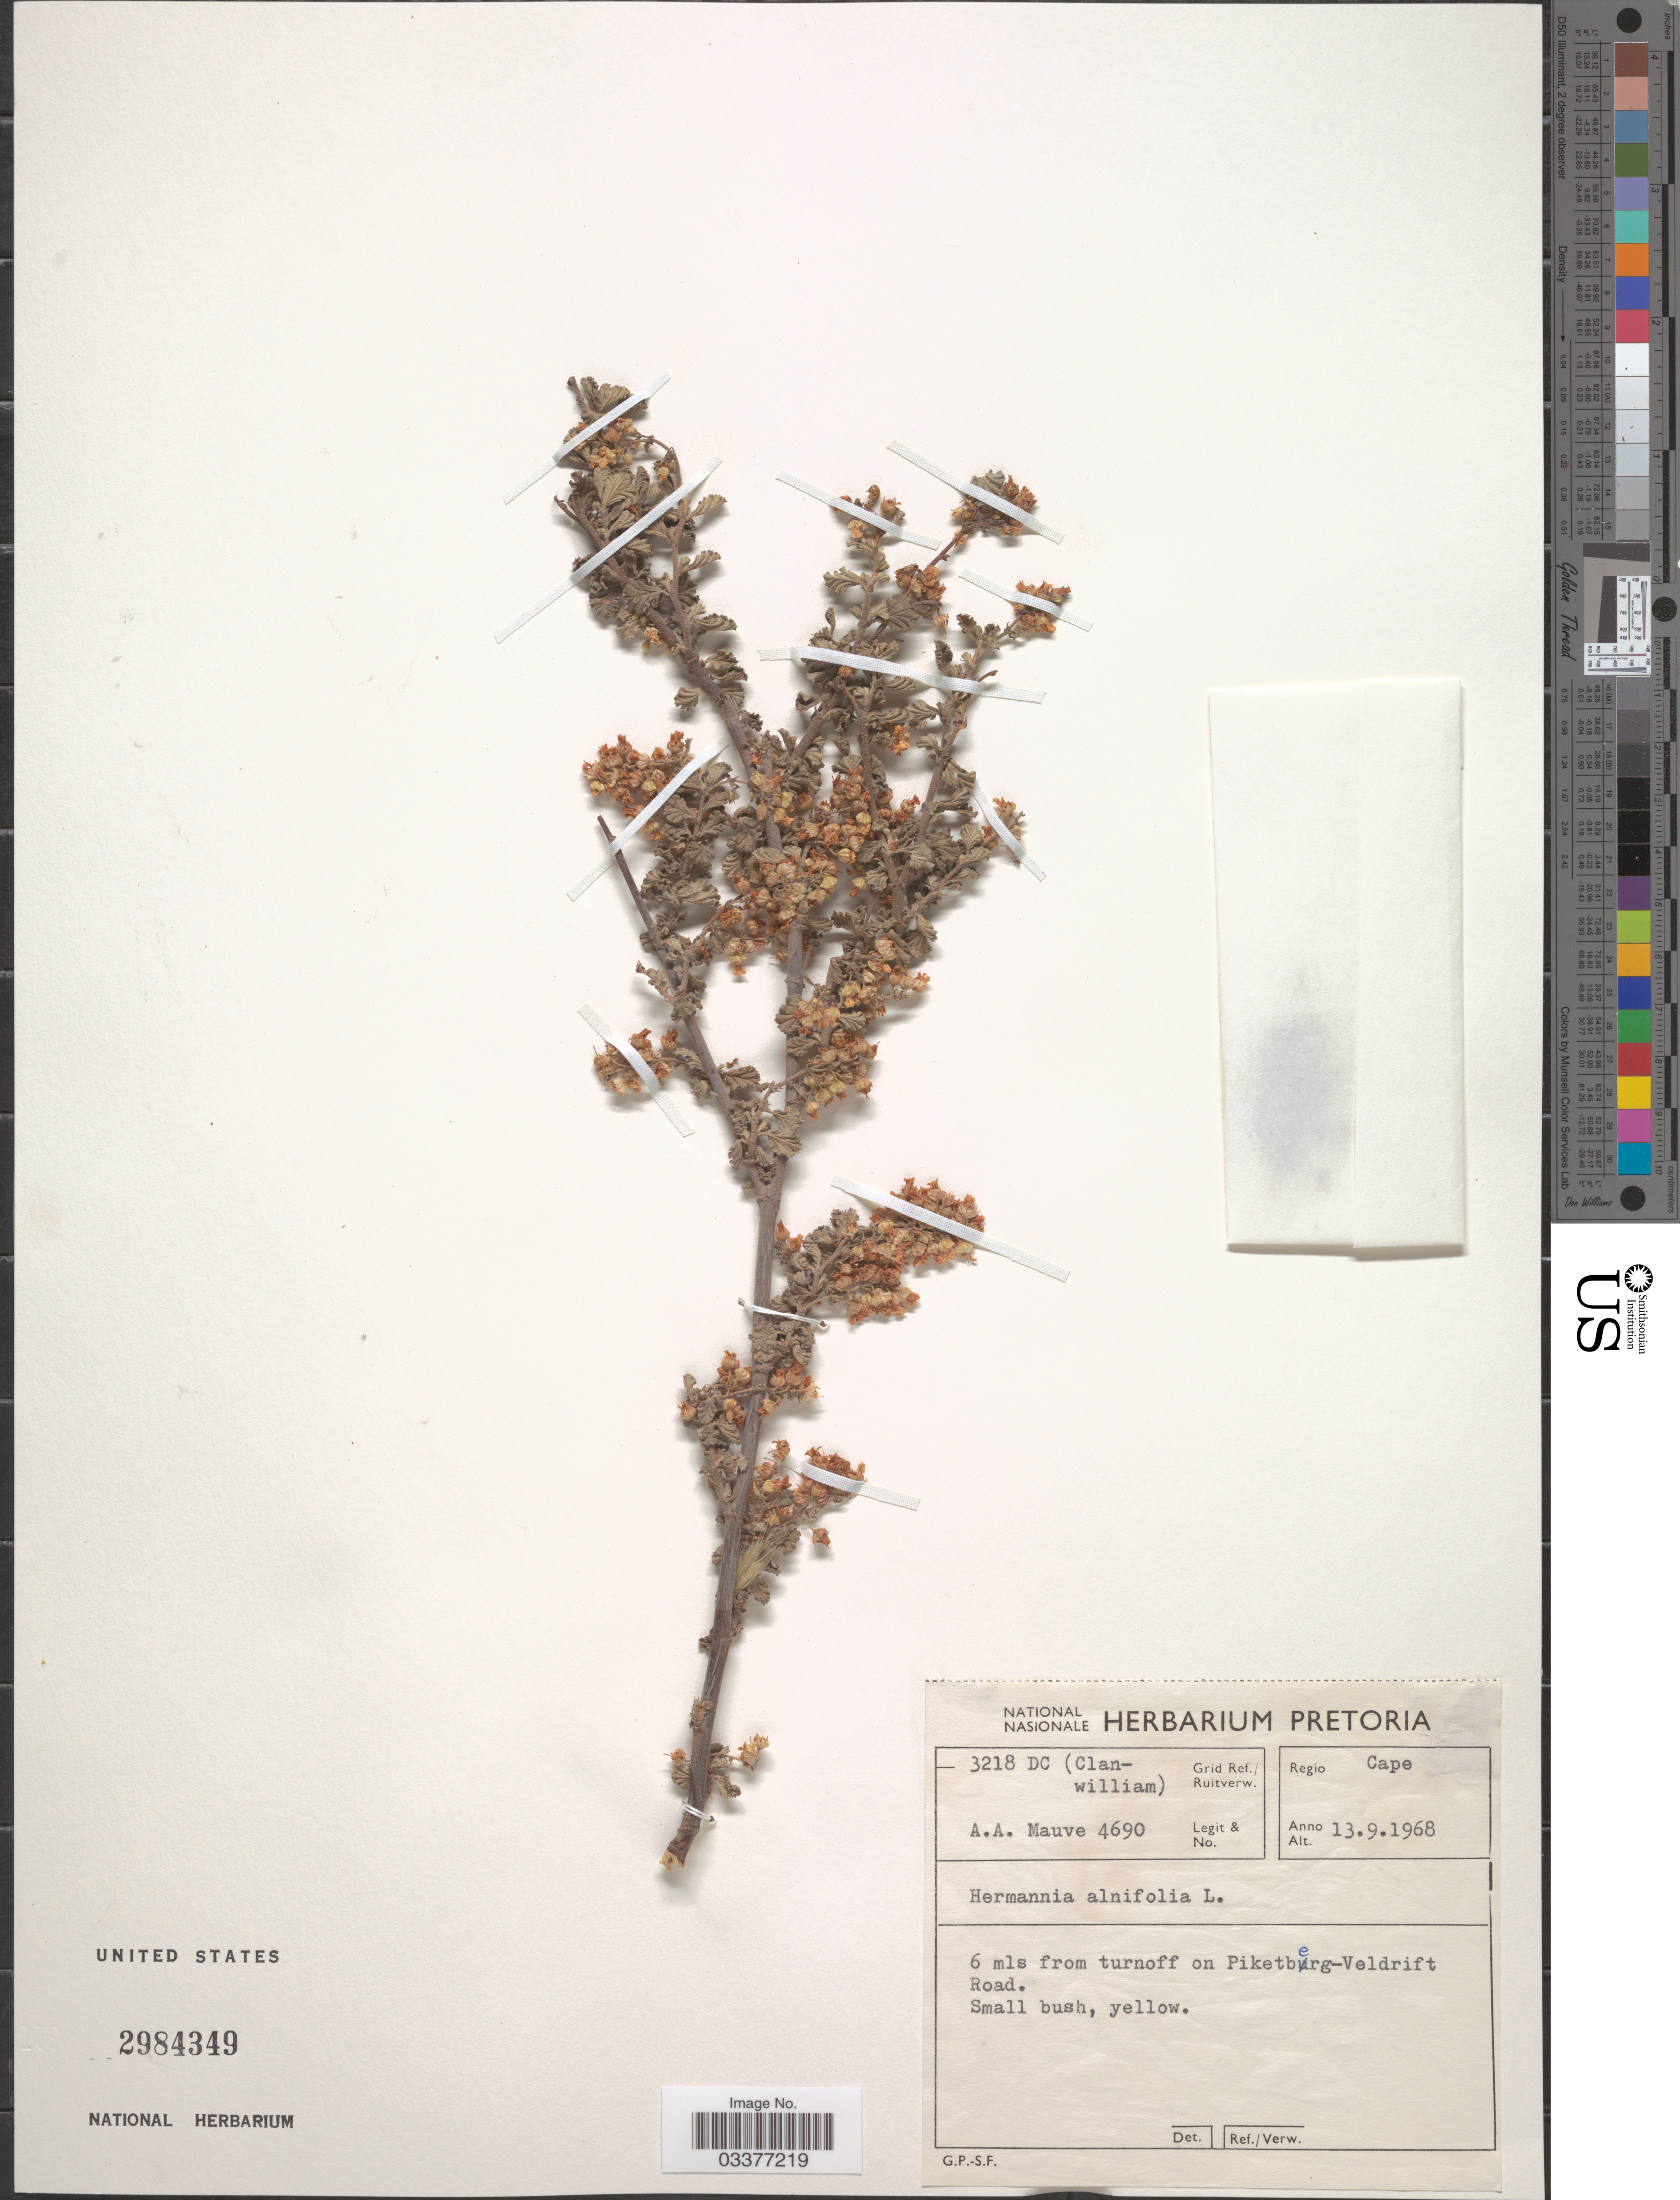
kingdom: Plantae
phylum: Tracheophyta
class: Magnoliopsida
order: Malvales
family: Malvaceae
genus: Hermannia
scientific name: Hermannia alnifolia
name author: L.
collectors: A. Mauve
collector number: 4690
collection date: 1968-09-13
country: South Africa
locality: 3218 DC (Clan-william) Grid Ref. Regio Cape, 6 mls from turnoff on Piketberg-Veldrift Road.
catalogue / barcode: US 2984349